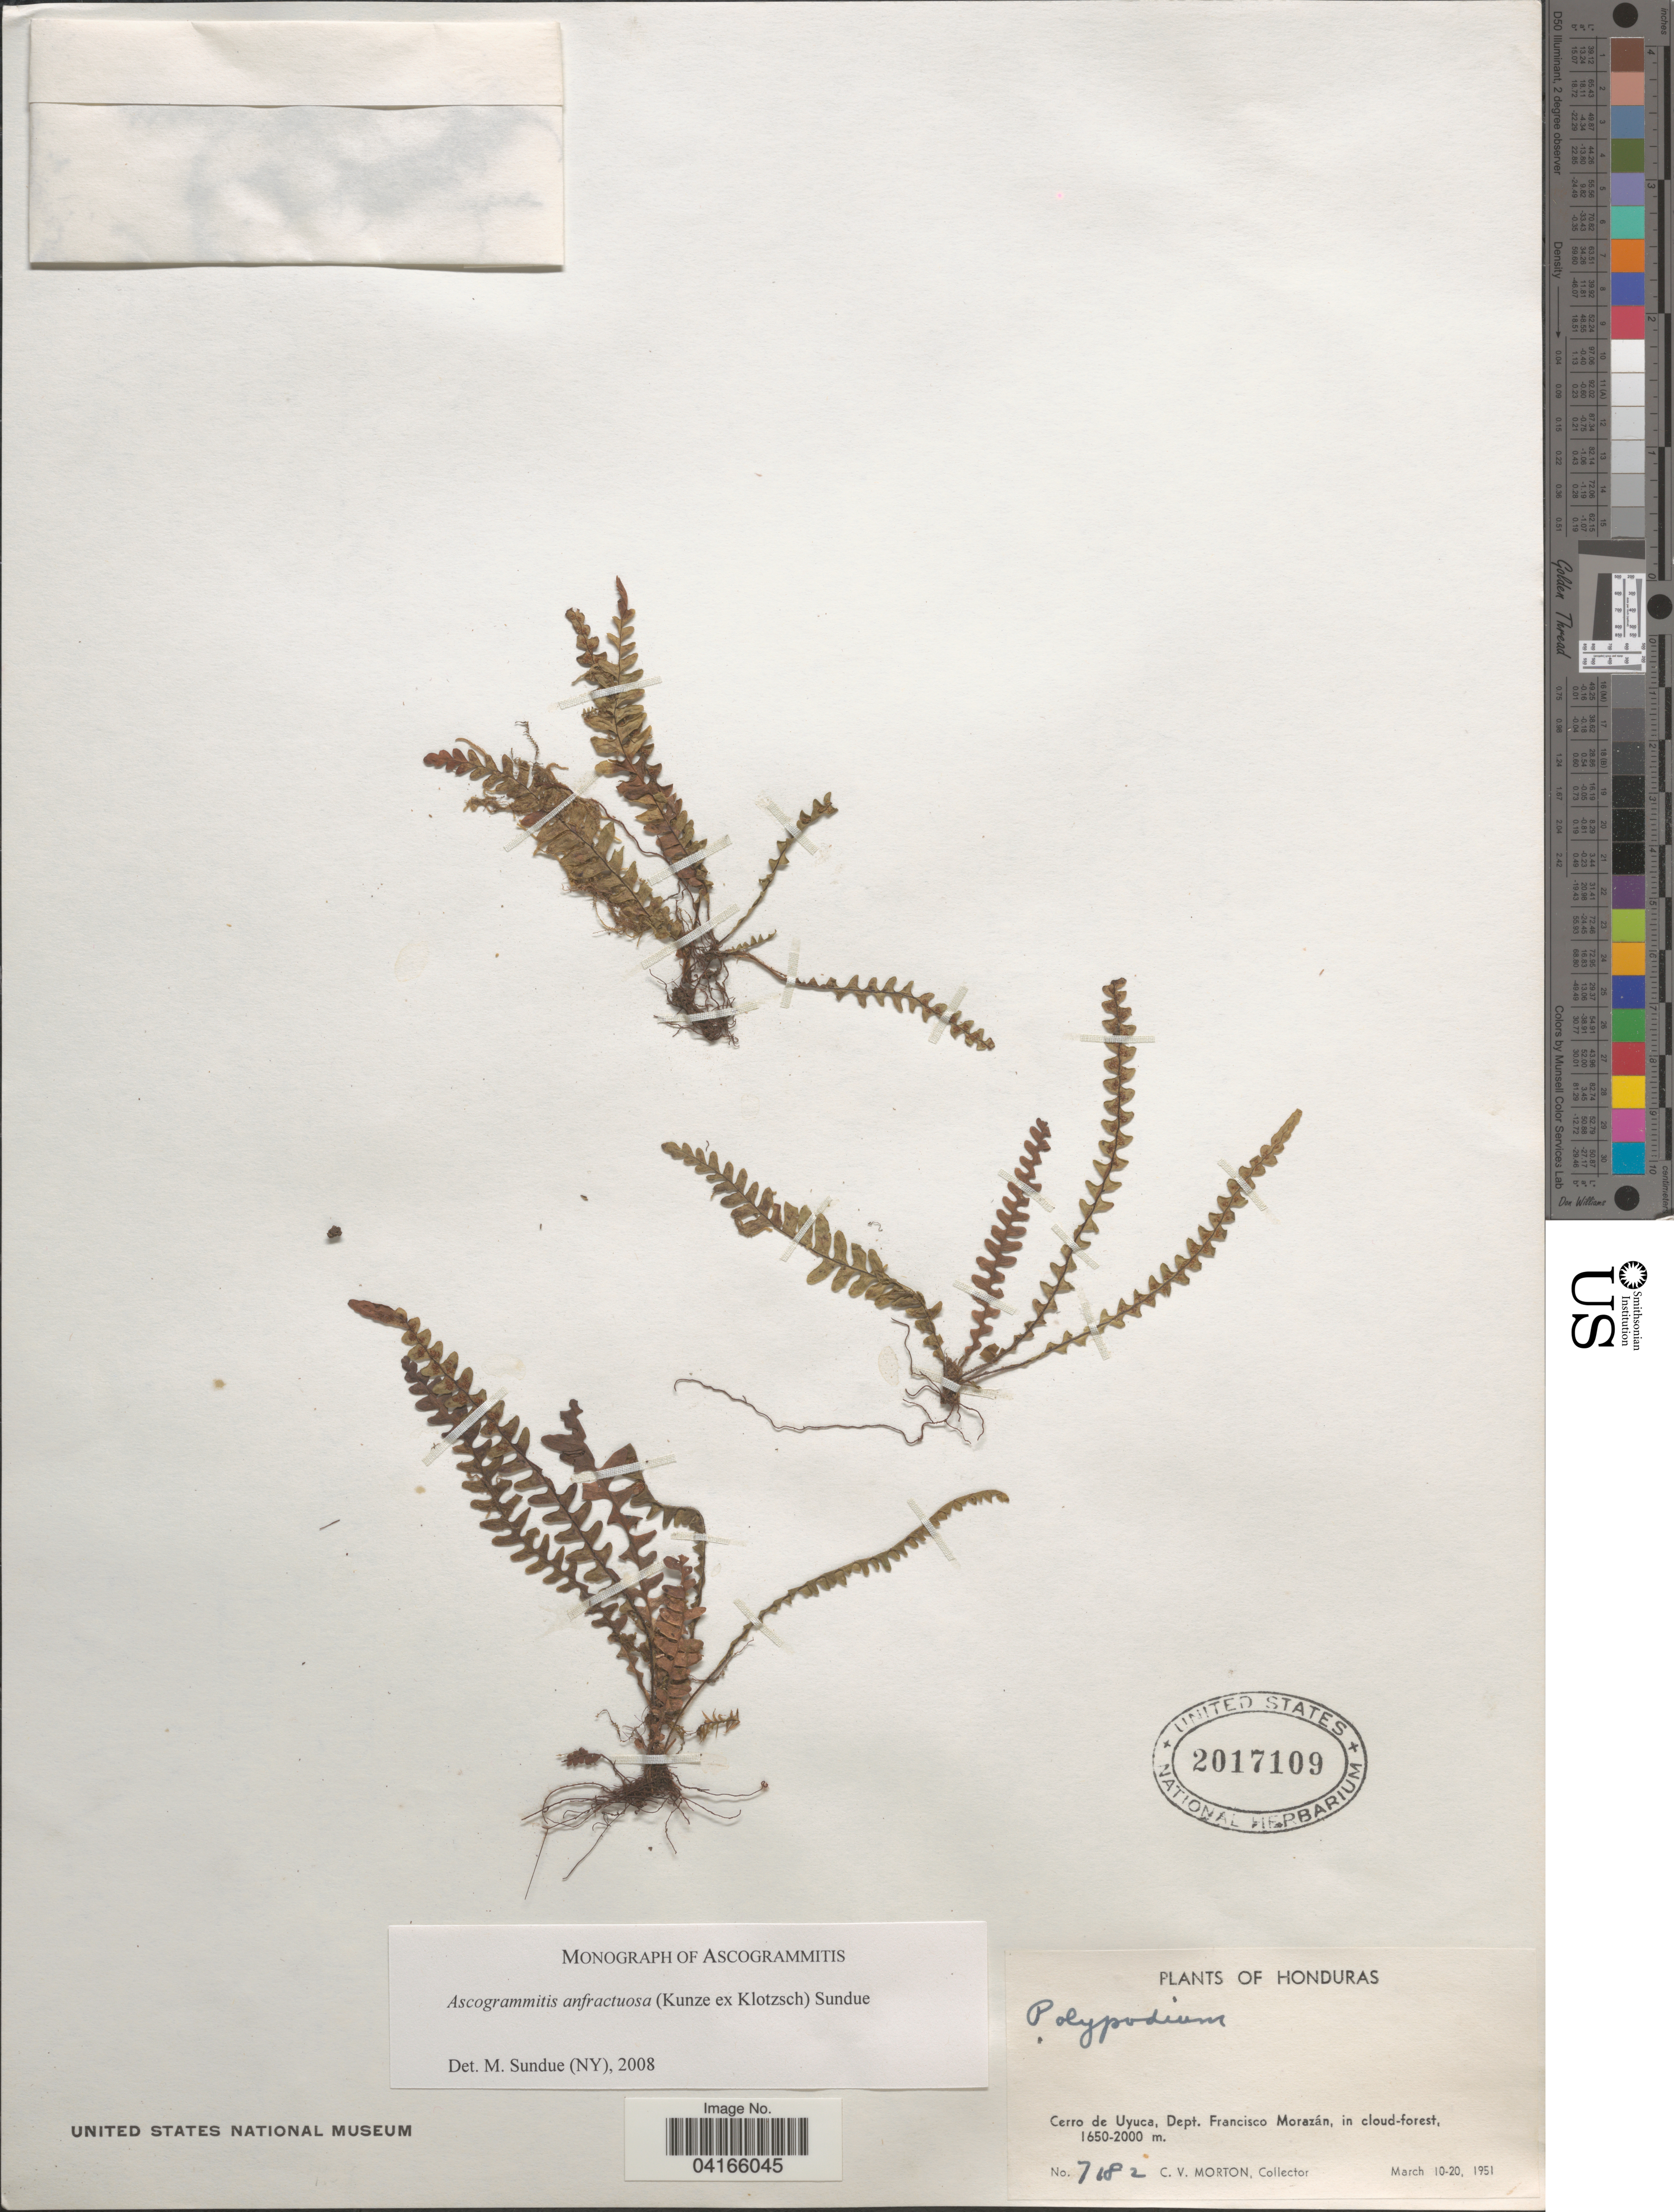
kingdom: Plantae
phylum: Tracheophyta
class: Polypodiopsida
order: Polypodiales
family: Polypodiaceae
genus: Ascogrammitis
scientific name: Ascogrammitis anfractuosa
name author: (Kunze ex Klotzsch) Sundue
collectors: C. V. Morton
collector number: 7182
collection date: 1951-03-10/1951-03-20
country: Honduras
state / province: Fco. Morazán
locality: Cerro de Uyuca, Dept. Francisco Morazán.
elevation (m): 1650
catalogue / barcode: US 2017109